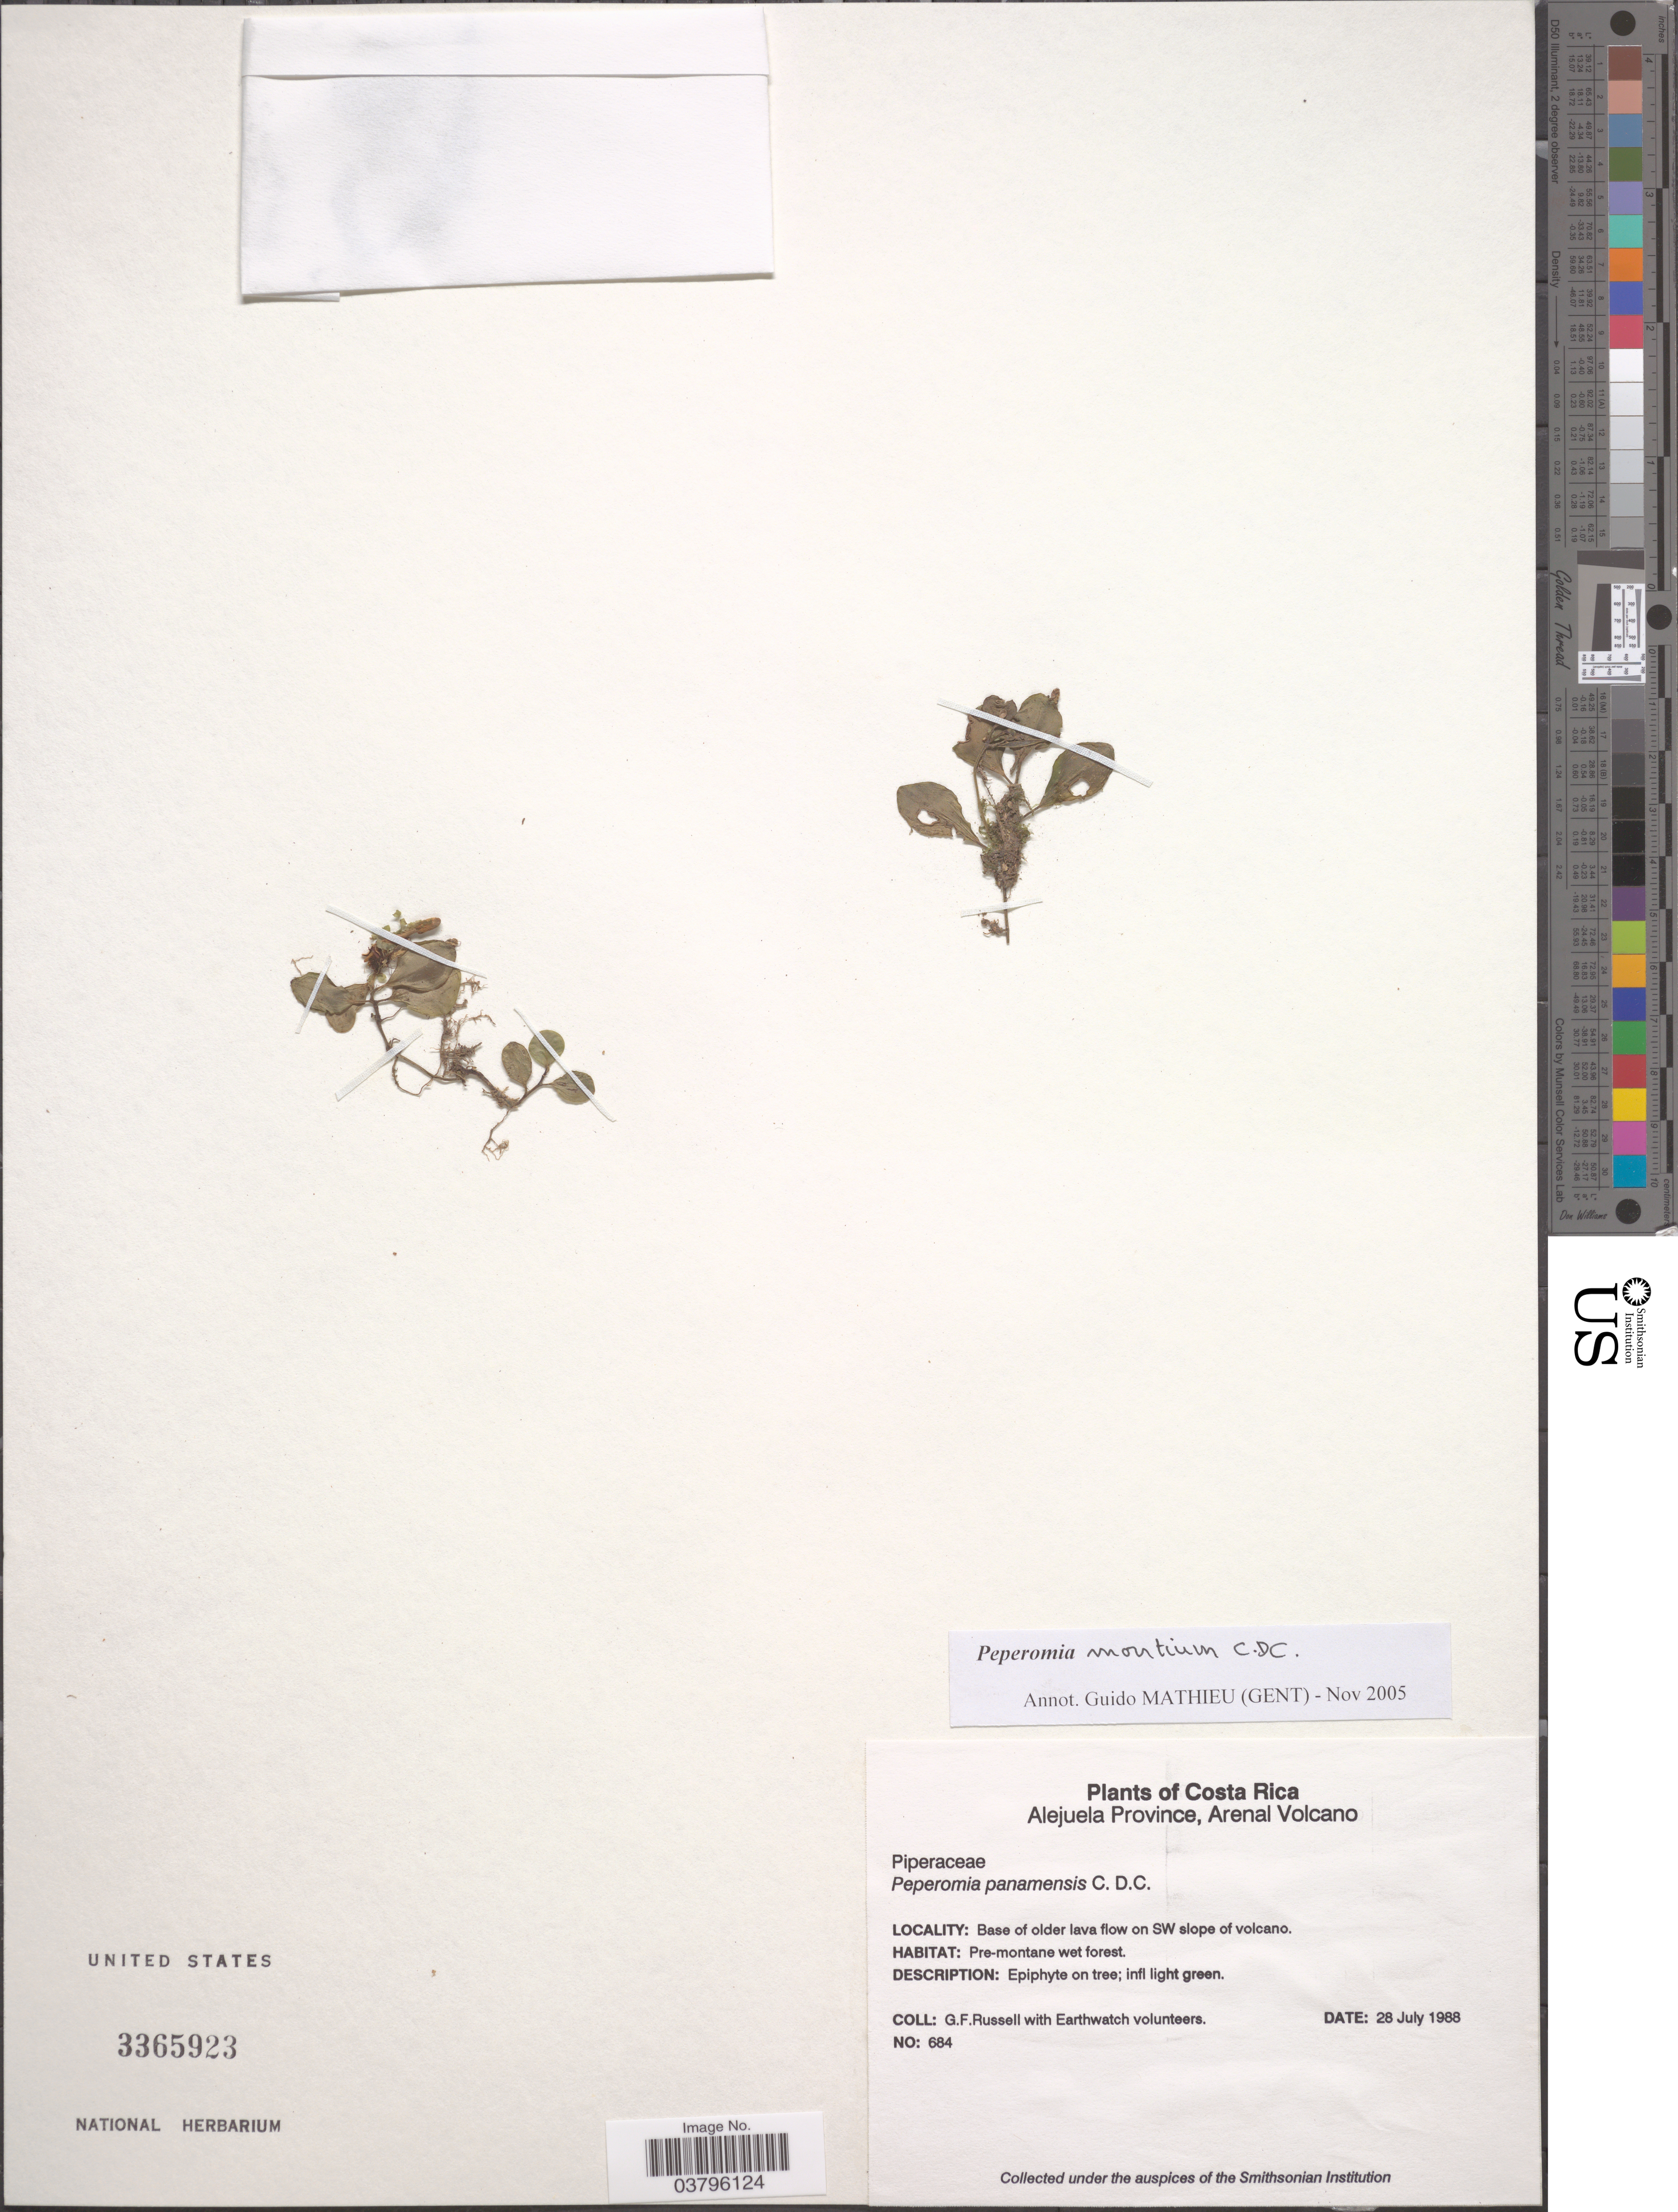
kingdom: Plantae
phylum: Tracheophyta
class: Magnoliopsida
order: Piperales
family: Piperaceae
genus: Peperomia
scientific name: Peperomia montium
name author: C. DC.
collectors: G. Russell & Earthwatch Volunteers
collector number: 684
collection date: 1988-07-28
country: Costa Rica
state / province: Alajuela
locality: Arenal Volcano. Base of older lava flow on SW slope of volcano.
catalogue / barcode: US 3365923